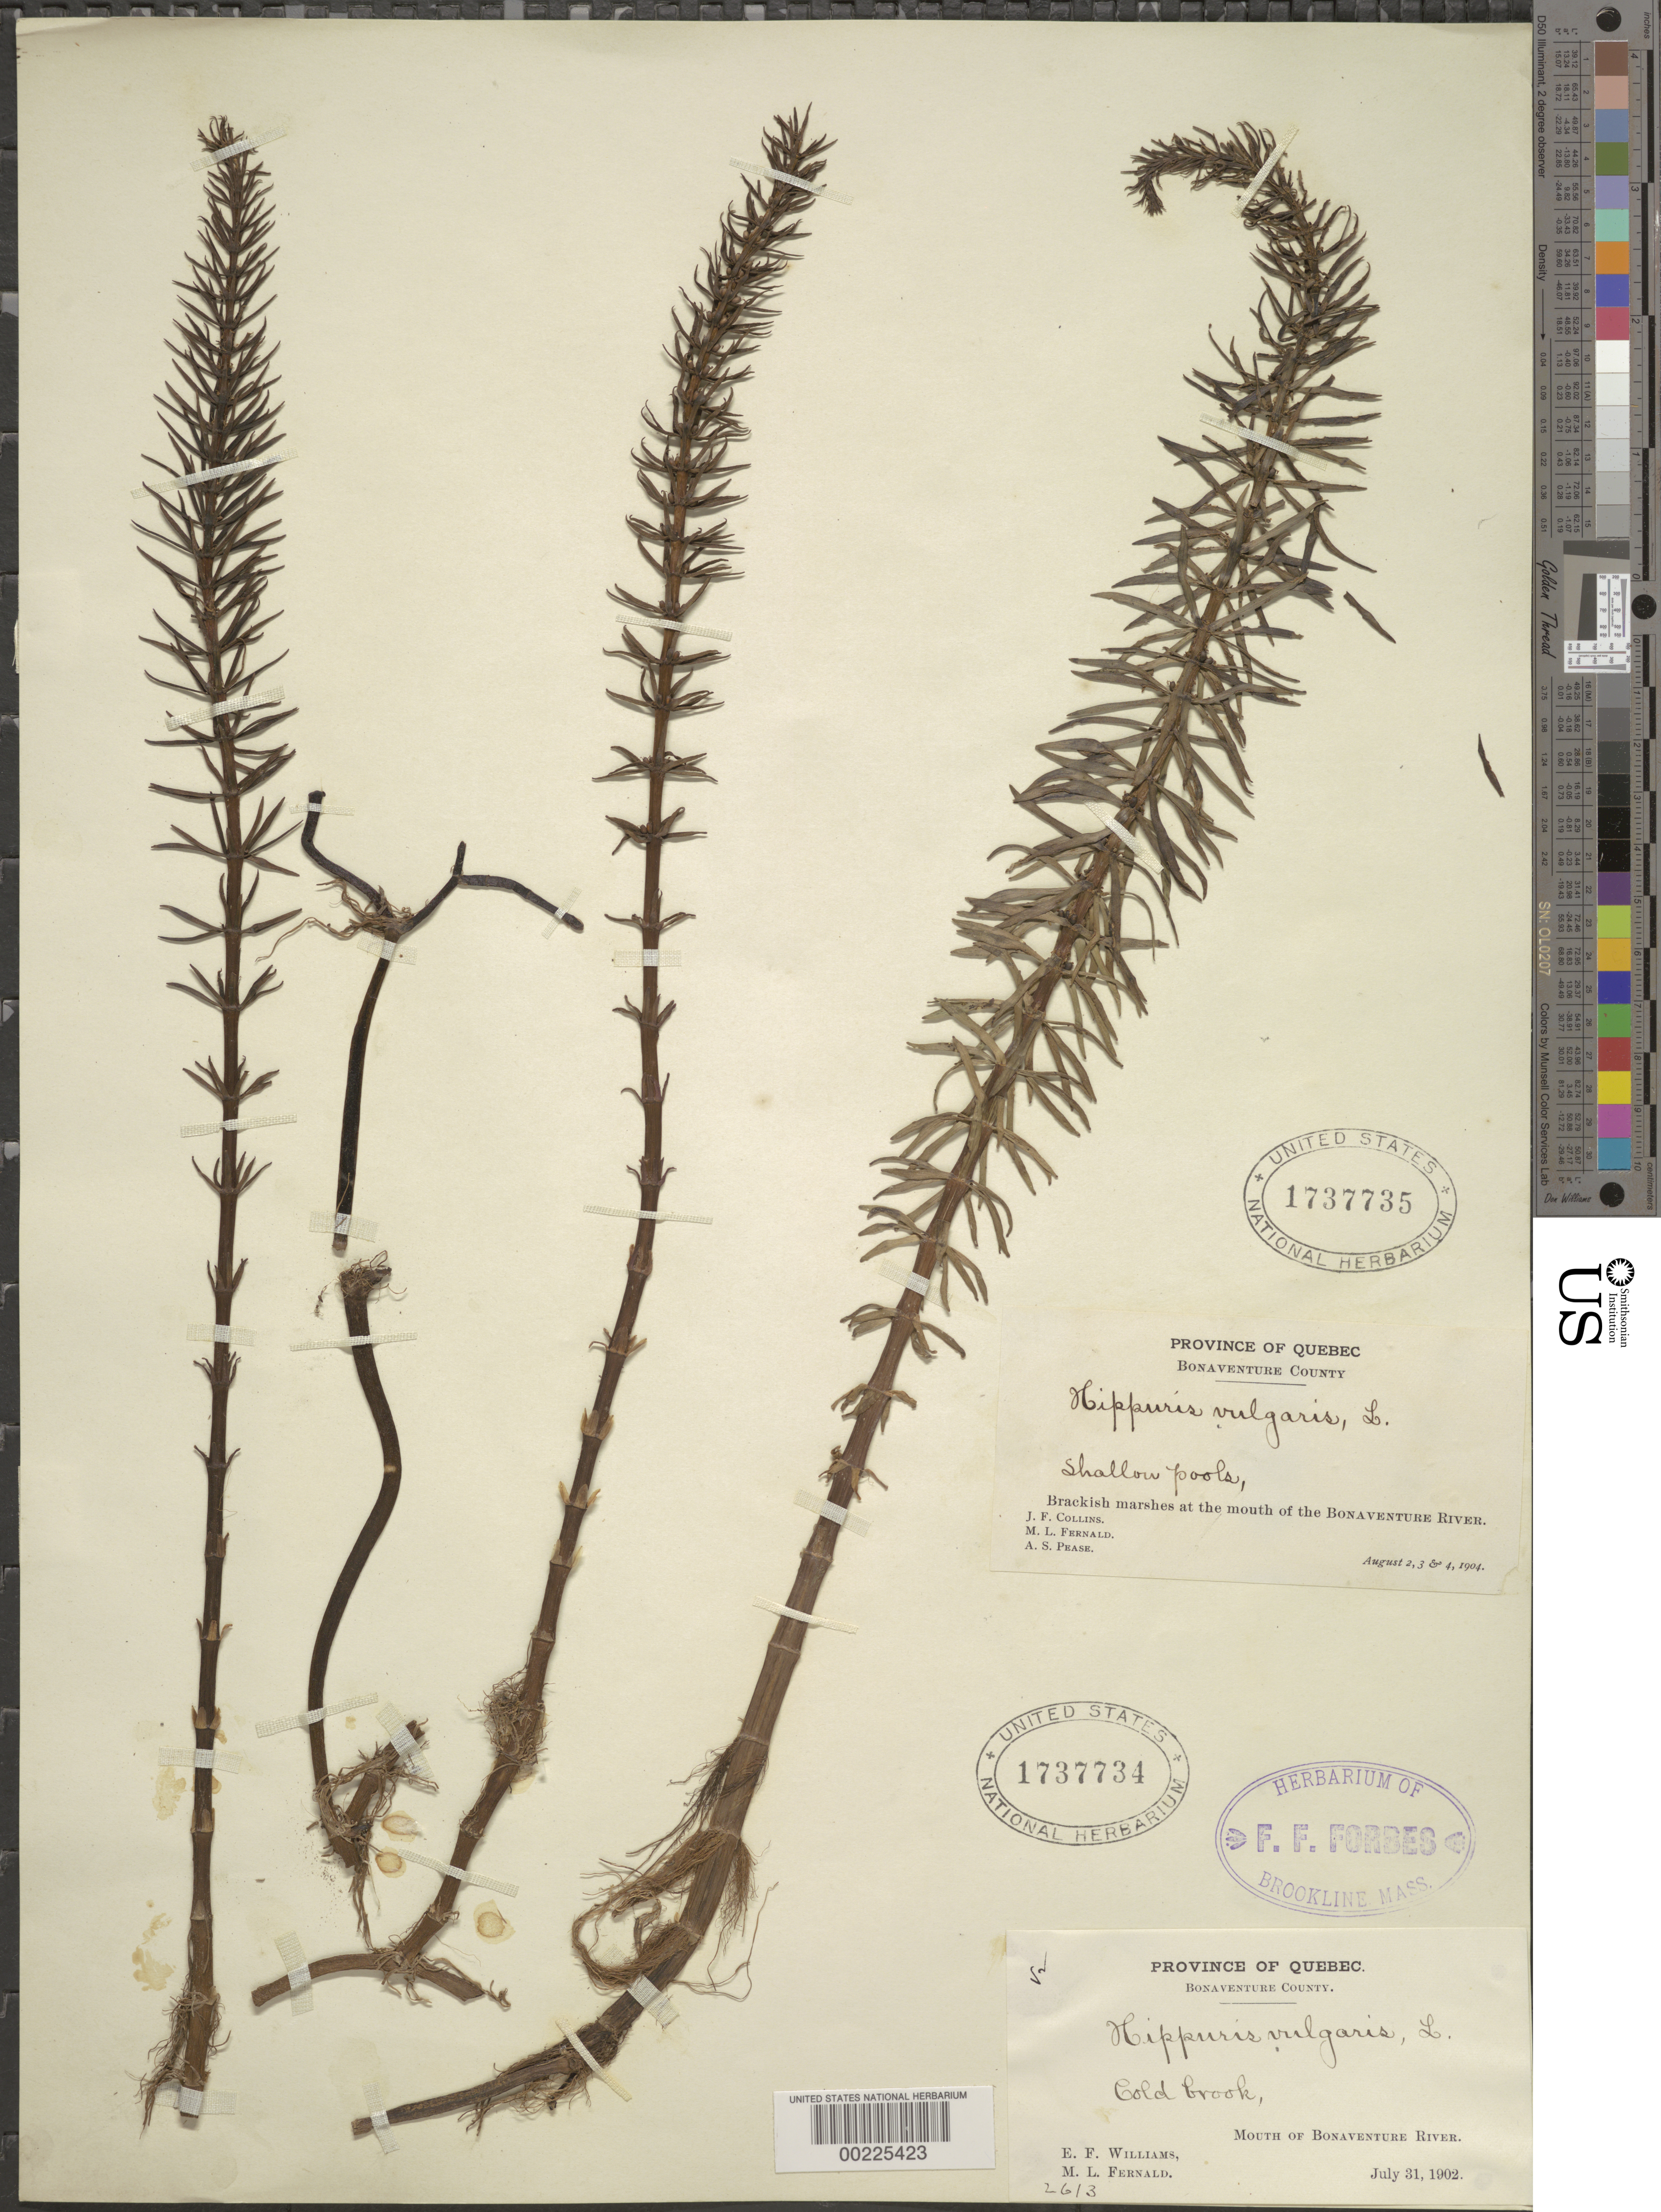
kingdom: Plantae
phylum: Tracheophyta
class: Magnoliopsida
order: Lamiales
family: Plantaginaceae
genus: Hippuris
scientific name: Hippuris vulgaris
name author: L.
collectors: E. F. Williams & M. L. Fernald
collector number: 2613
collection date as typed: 31 Jul 1902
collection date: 1902-07-31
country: Canada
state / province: Quebec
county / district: Bonaventure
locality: Mouth of bonaventure river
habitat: Cold brook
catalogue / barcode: US 1737734